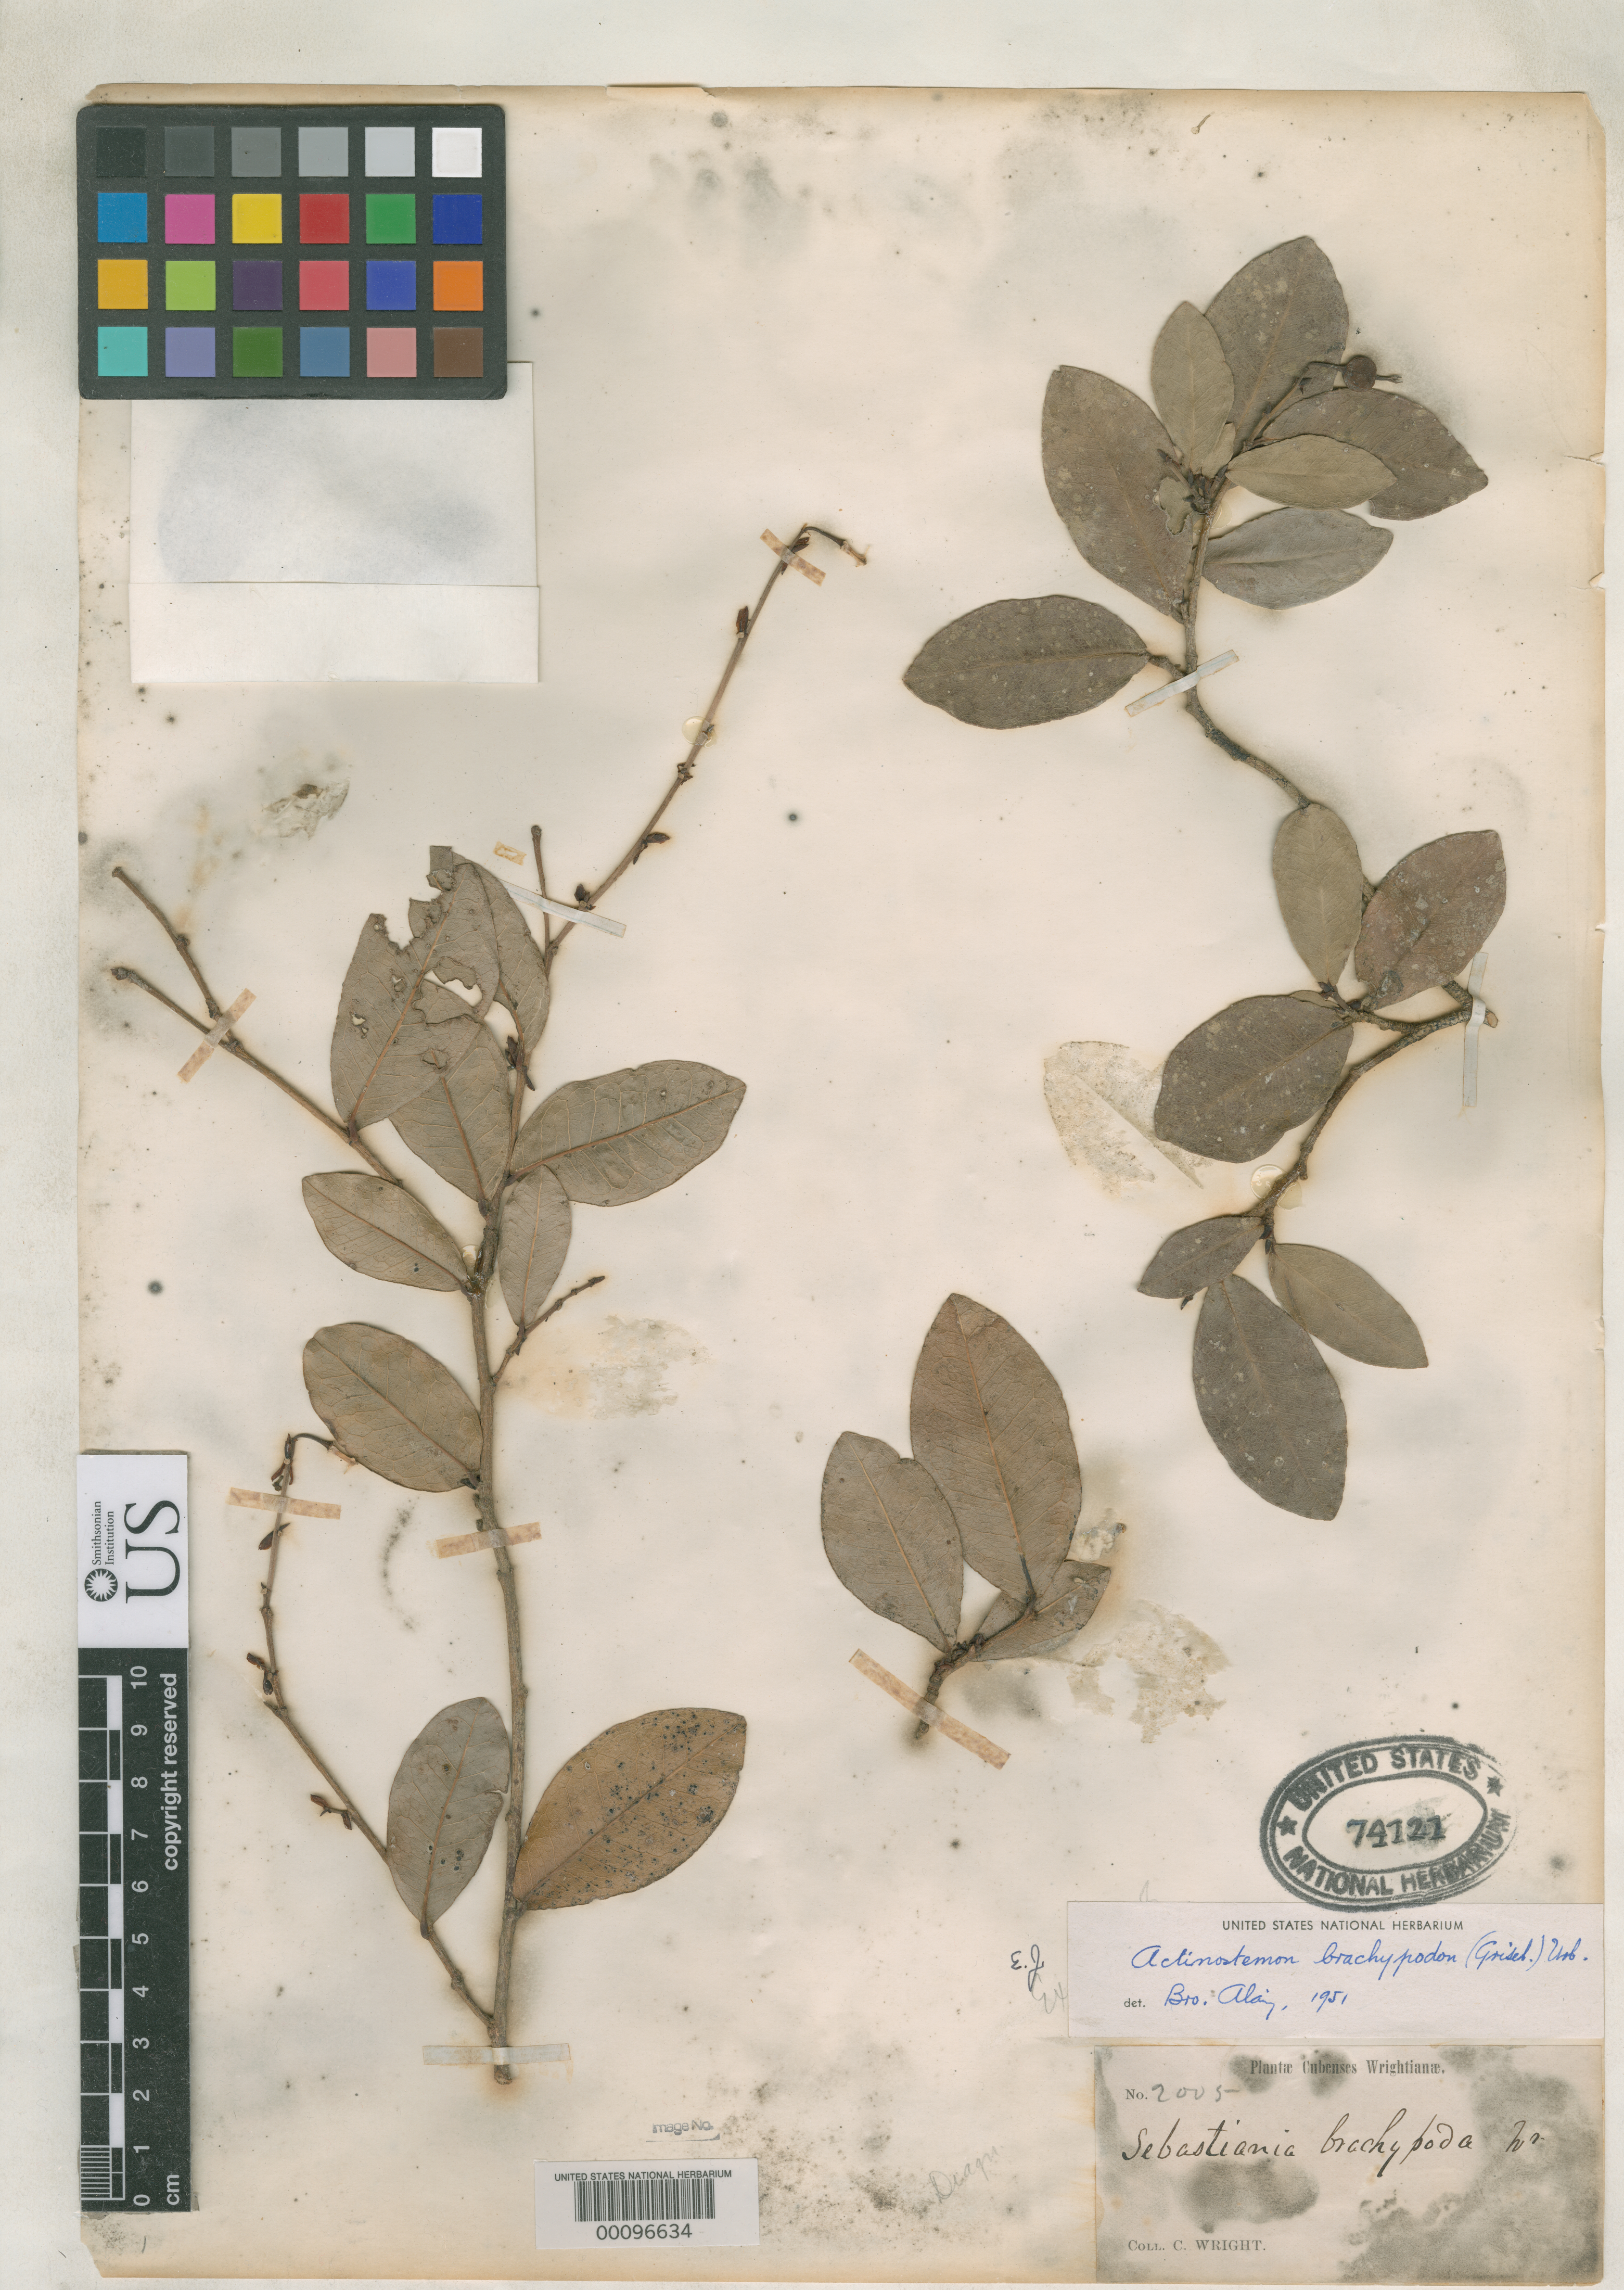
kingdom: Plantae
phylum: Tracheophyta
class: Magnoliopsida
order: Malpighiales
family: Euphorbiaceae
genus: Excoecaria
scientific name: Excoecaria brachypoda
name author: Griseb.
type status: Isotype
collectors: C. Wright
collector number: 2005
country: Cuba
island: Greater Antilles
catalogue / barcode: US 74121